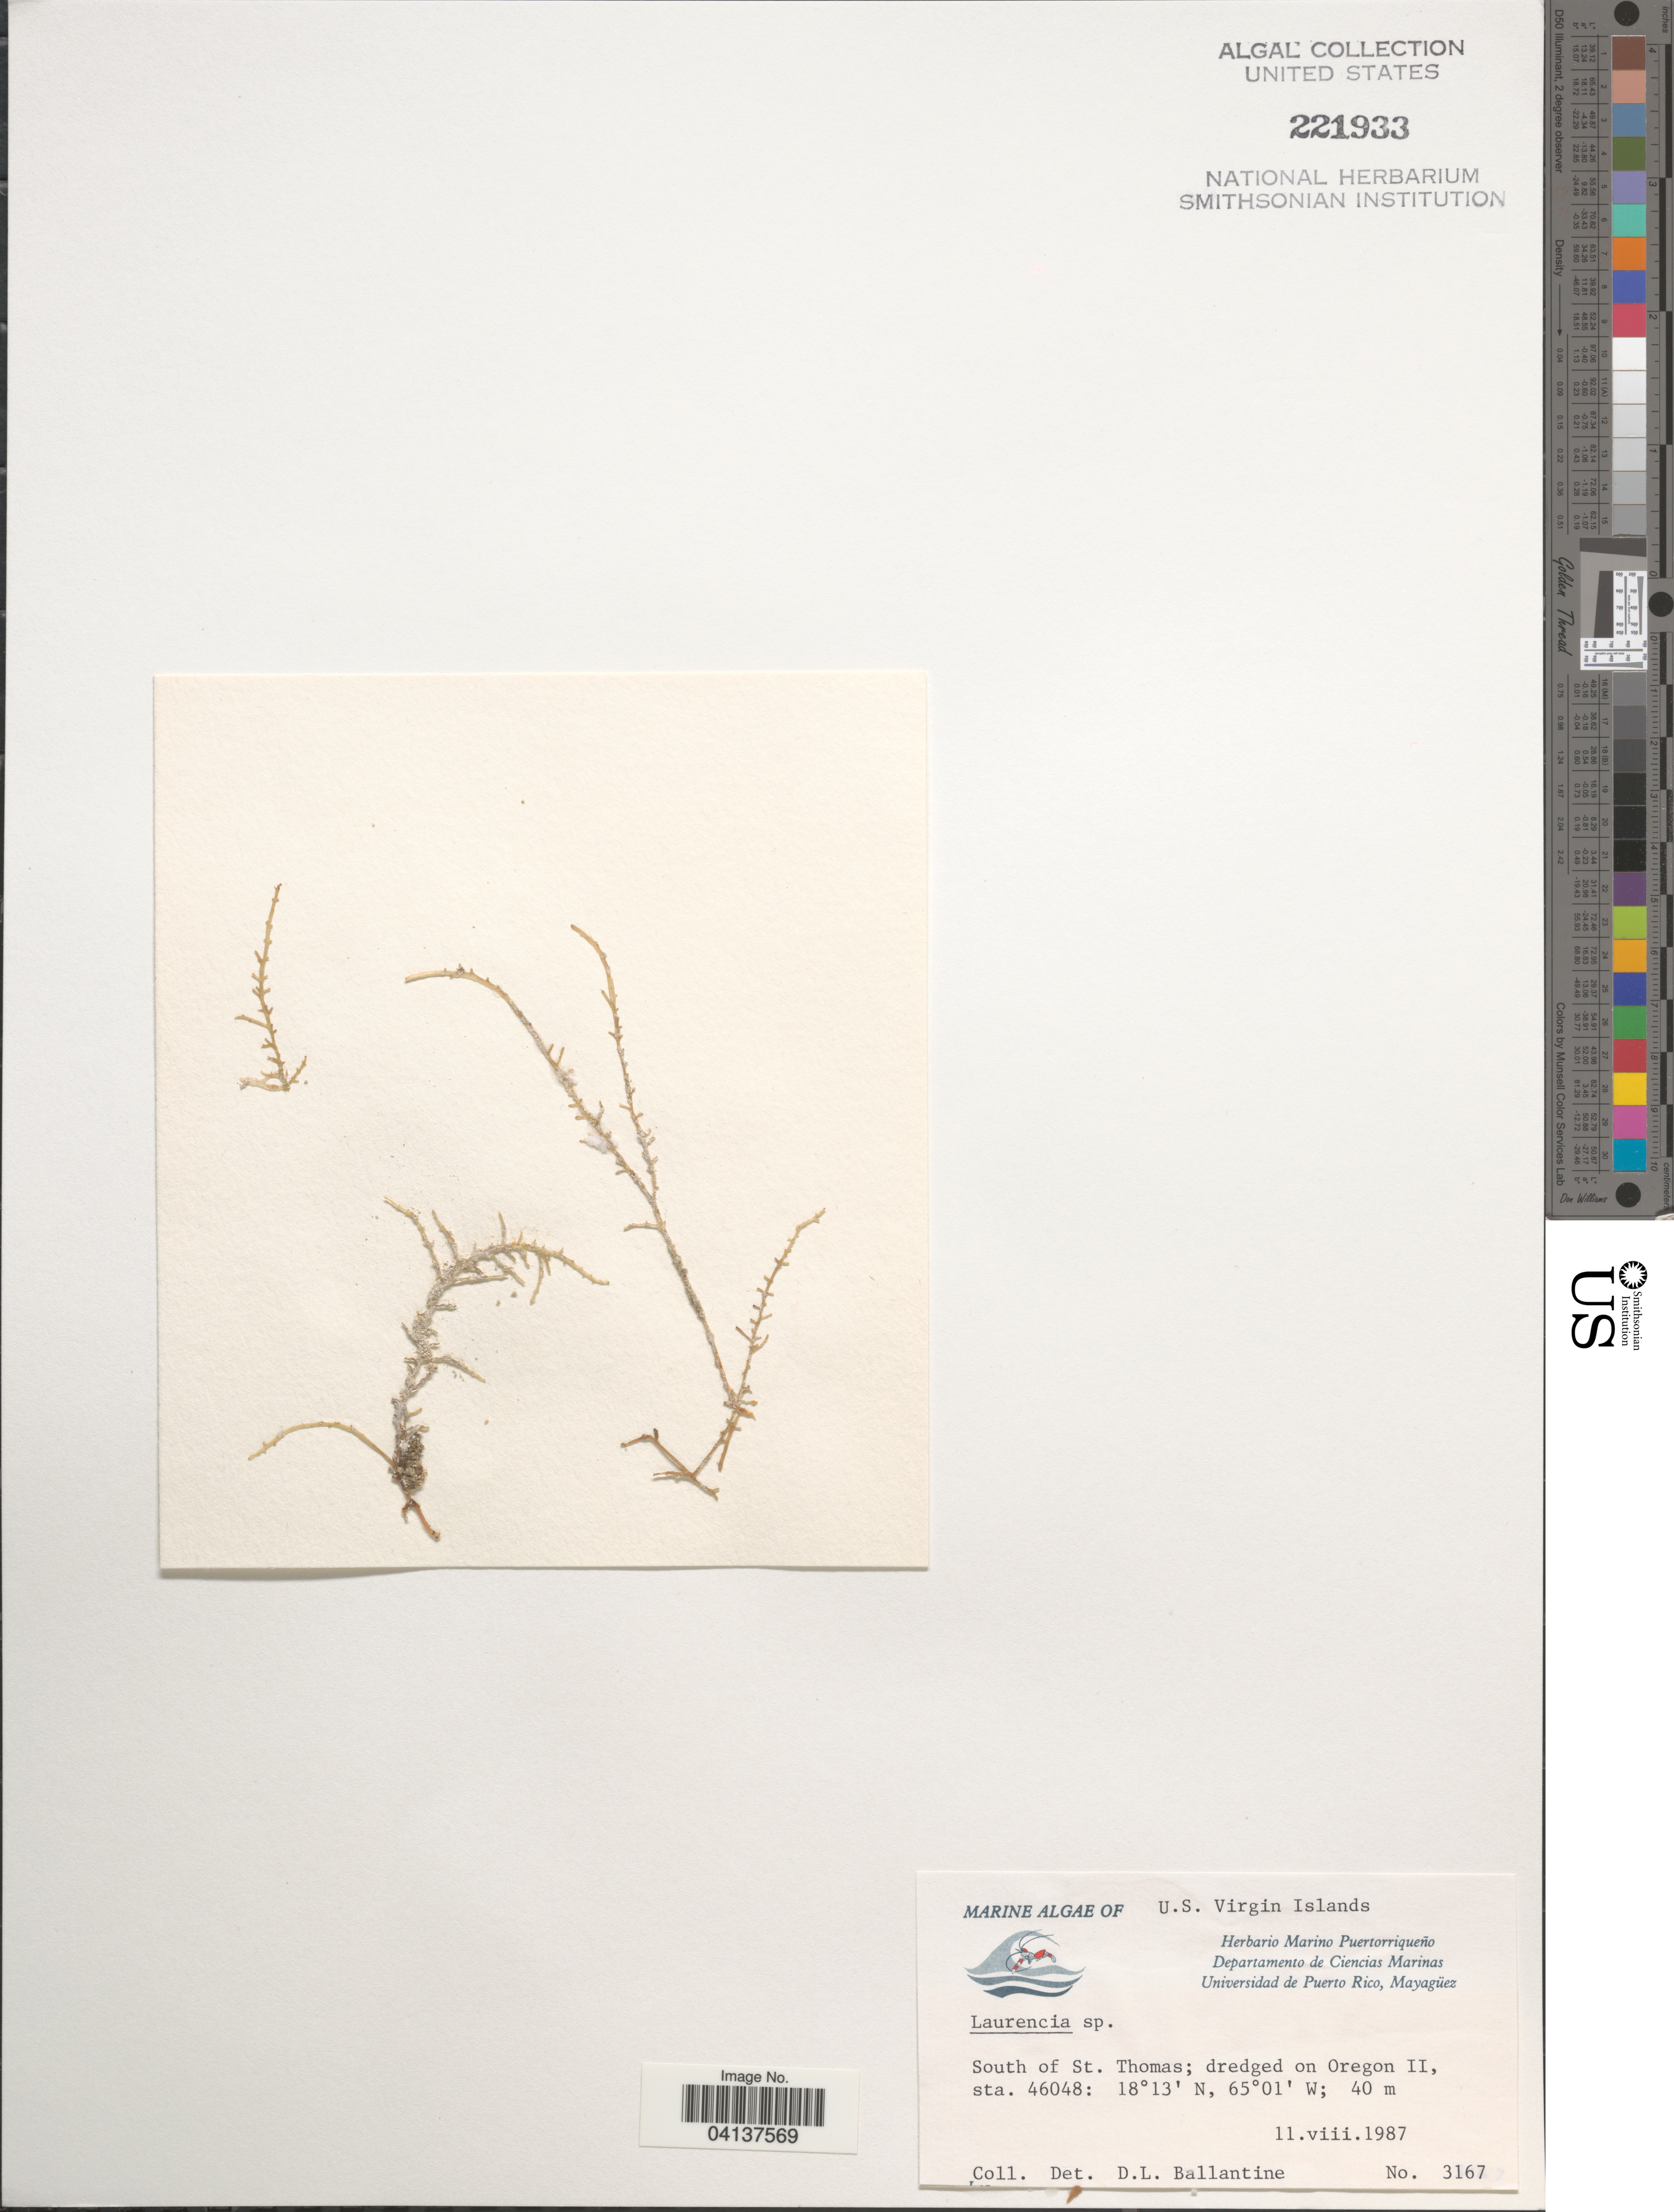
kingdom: Plantae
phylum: Rhodophyta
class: Florideophyceae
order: Ceramiales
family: Rhodomelaceae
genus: Laurencia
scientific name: Laurencia sp.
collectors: D.L. Ballantine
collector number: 3167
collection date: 1987-08-11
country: U.S. Virgin Islands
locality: South of St. Thomas; dredged on Oregon II, sta. 46048.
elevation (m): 40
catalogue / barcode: US 221933